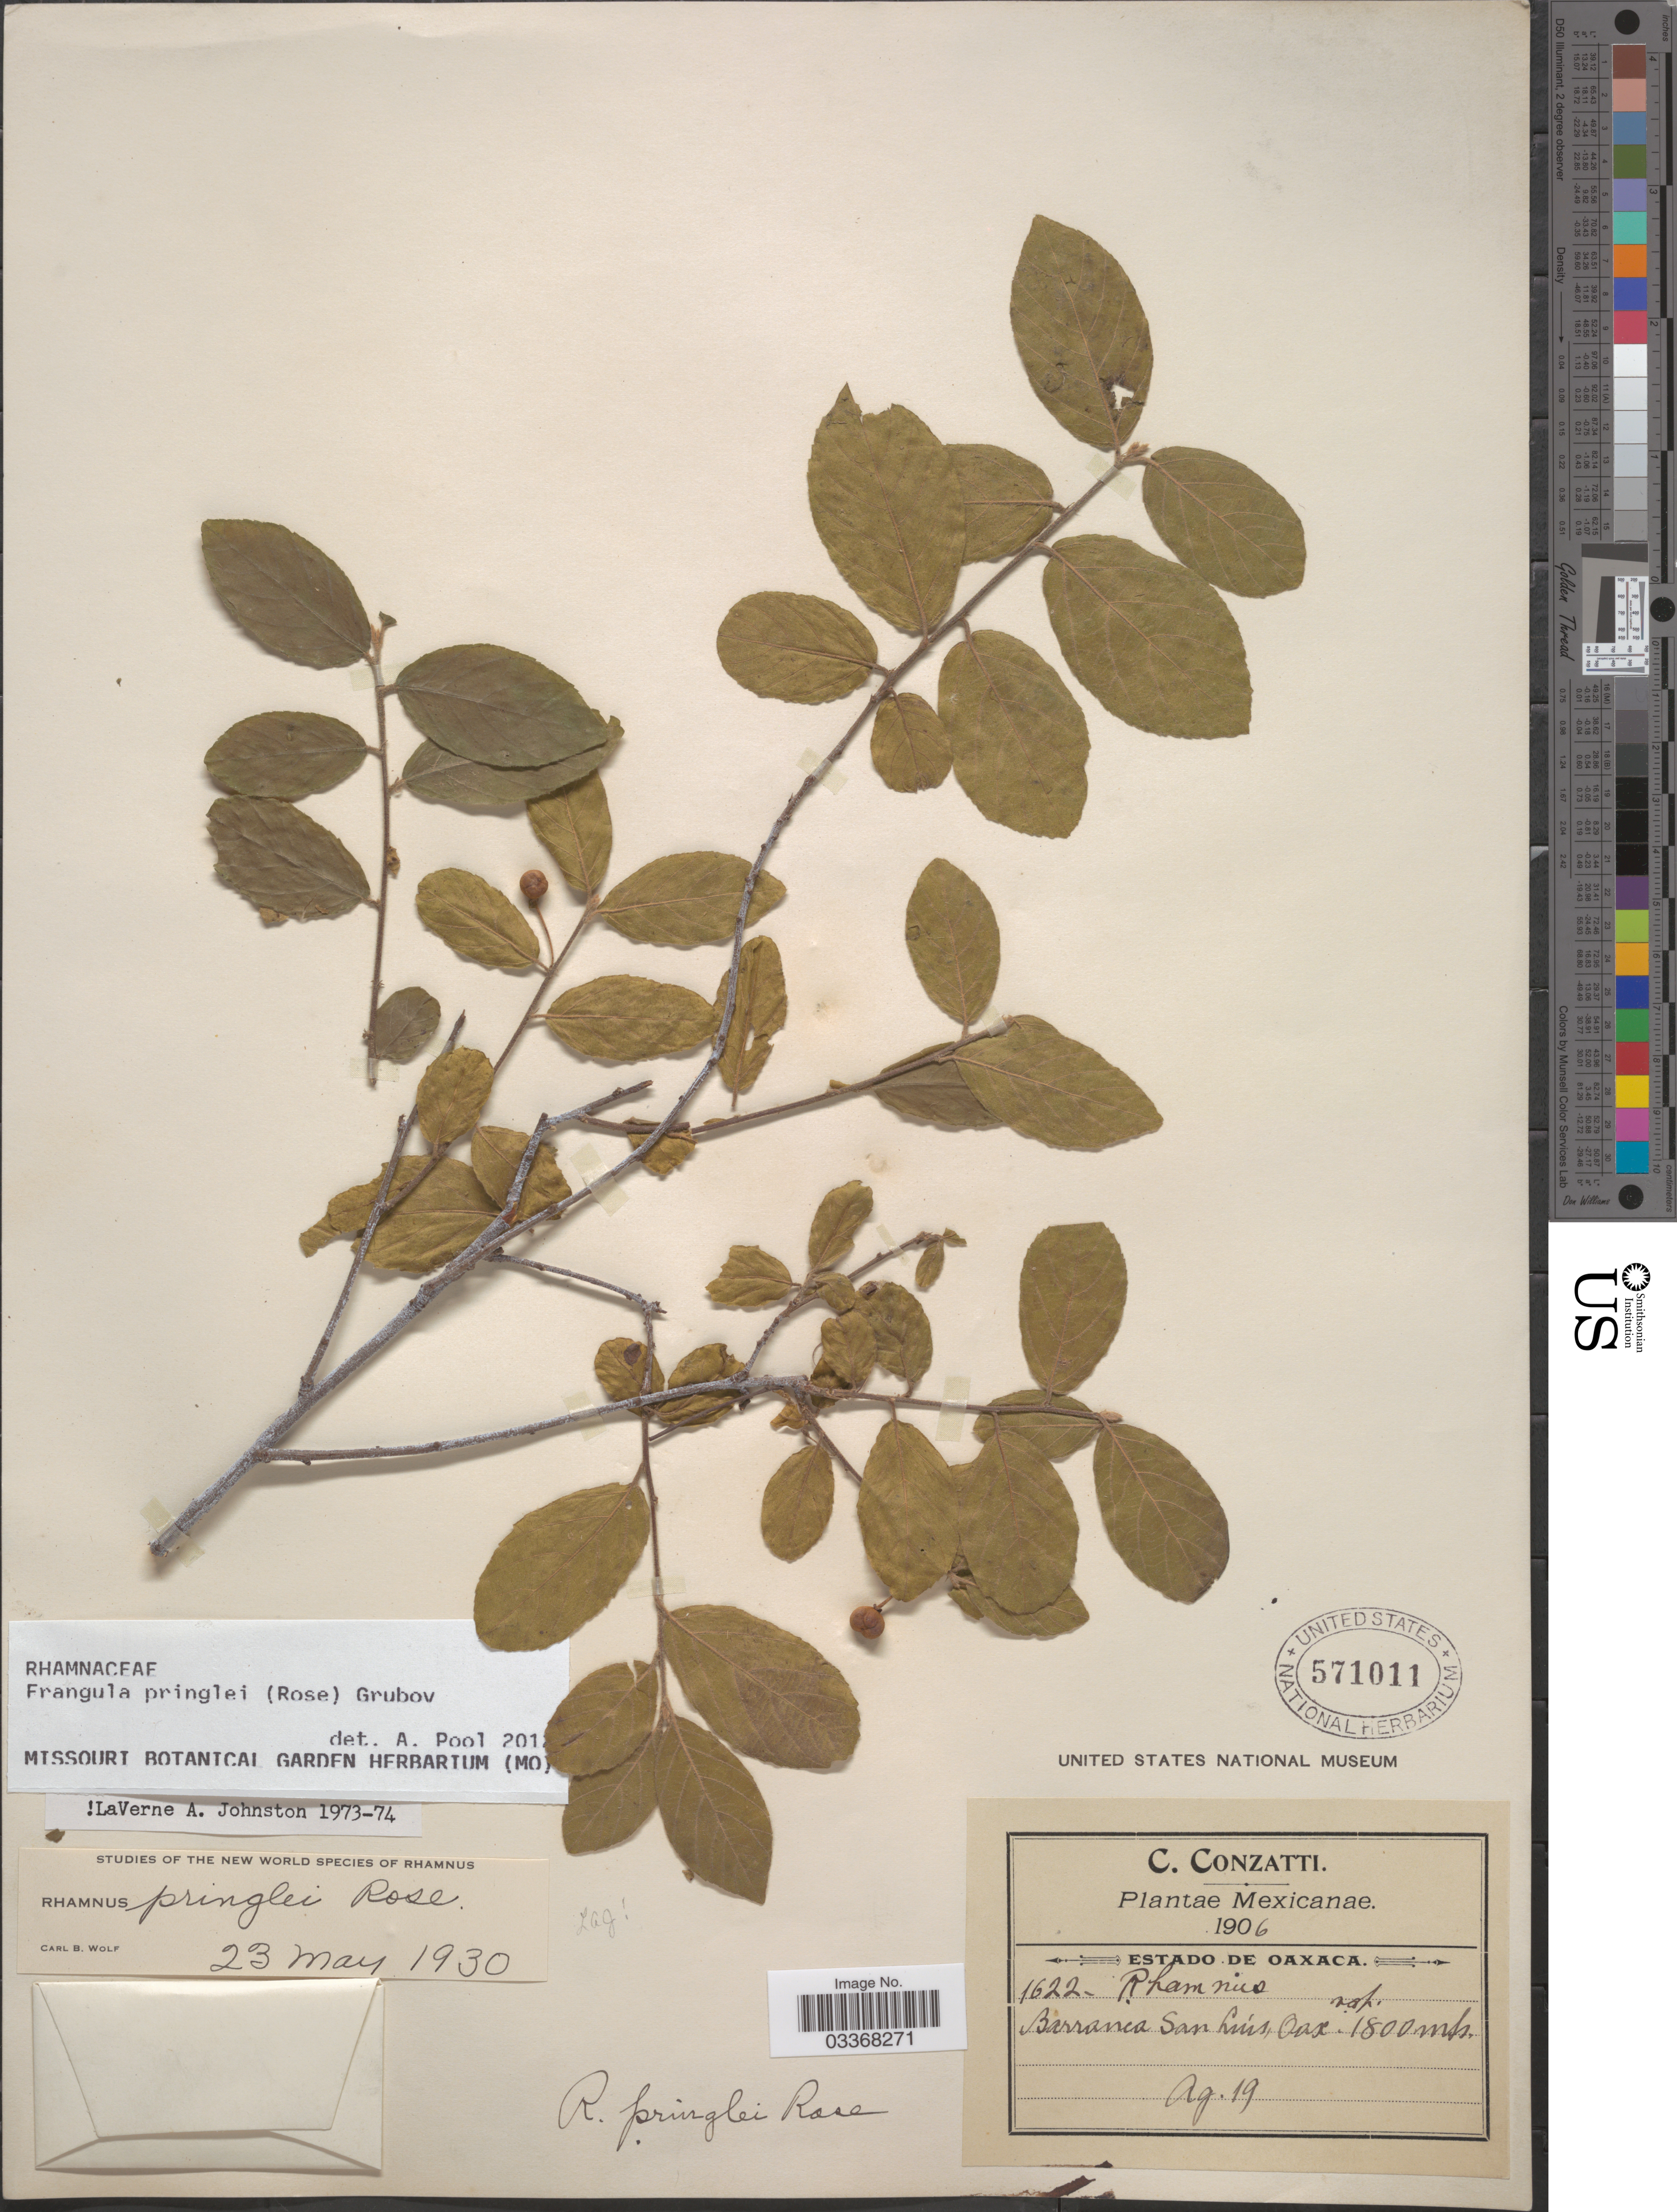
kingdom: Plantae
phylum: Tracheophyta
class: Magnoliopsida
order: Rosales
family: Rhamnaceae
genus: Frangula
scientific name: Frangula alnus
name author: (Rose) Grubov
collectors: C. Conzatti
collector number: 1622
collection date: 1906-08-19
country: Mexico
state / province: Oaxaca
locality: Barranca San Luis.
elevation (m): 1800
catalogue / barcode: US 571011